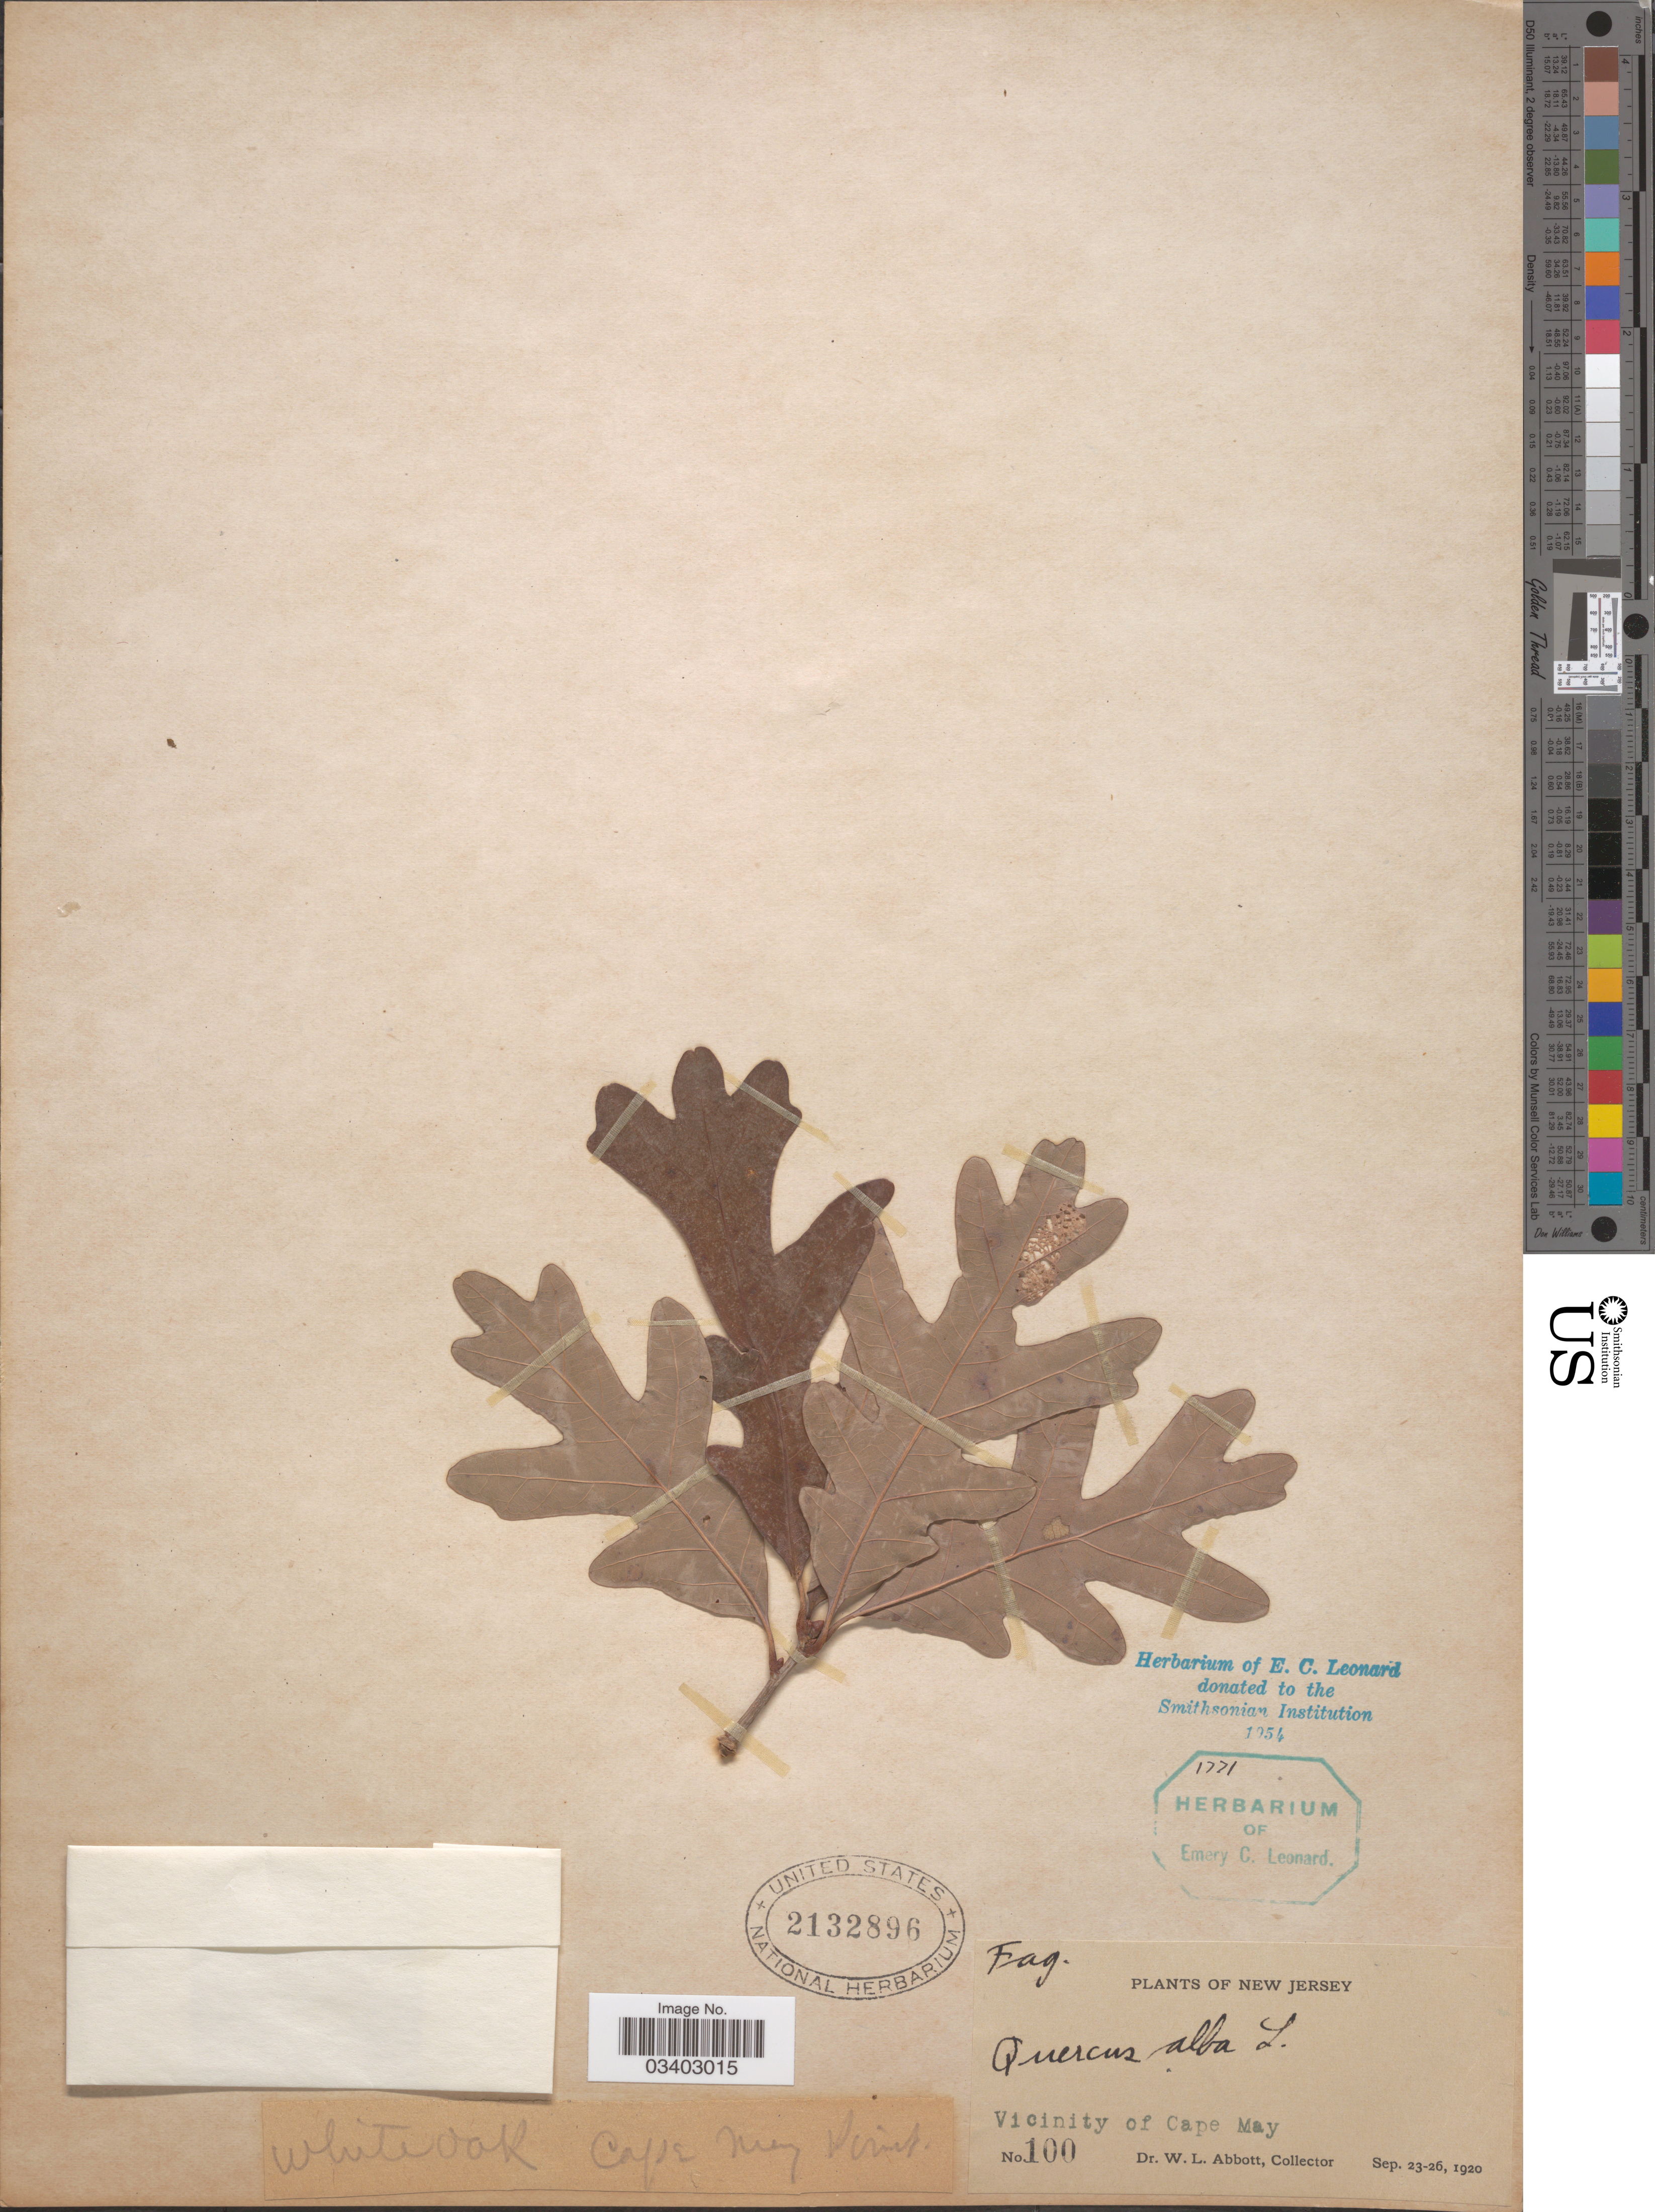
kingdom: Plantae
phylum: Tracheophyta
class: Magnoliopsida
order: Fagales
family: Fagaceae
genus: Quercus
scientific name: Quercus alba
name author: L.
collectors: W. L. Abbott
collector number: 100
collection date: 1920-09-23/1920-09-26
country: United States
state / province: New Jersey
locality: Vicinity of Cape May.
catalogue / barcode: US 2132896